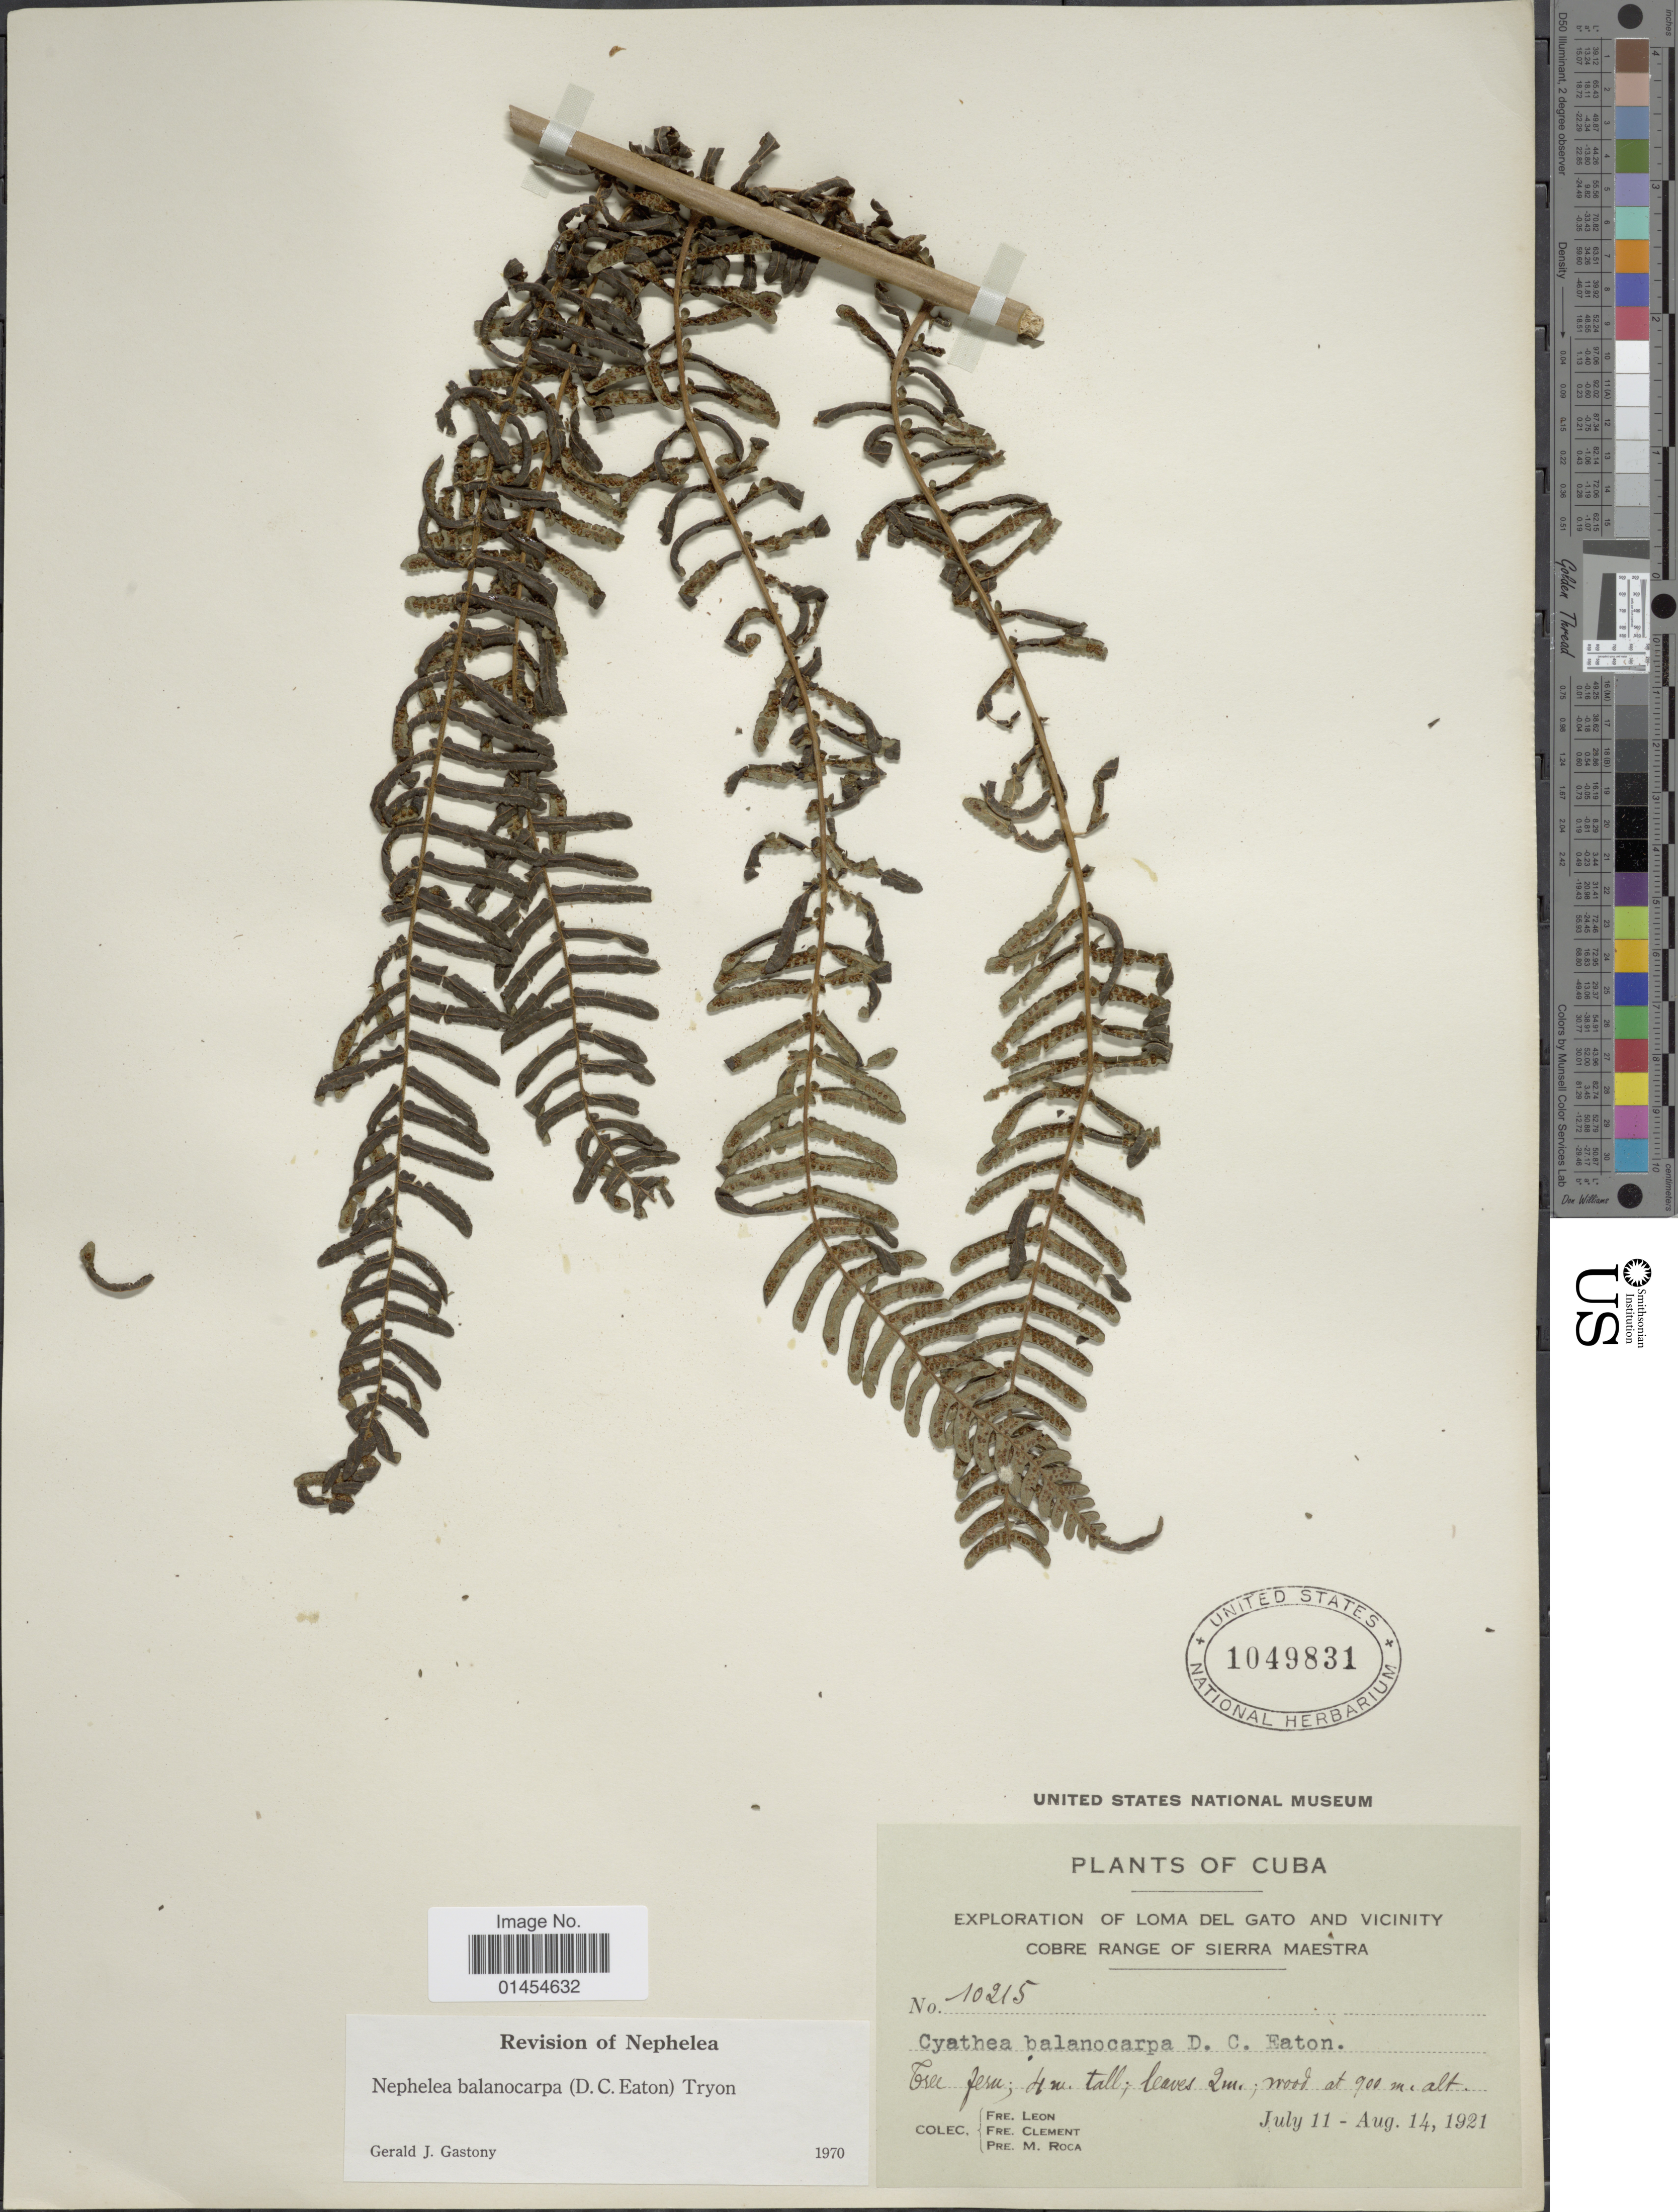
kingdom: Plantae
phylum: Tracheophyta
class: Polypodiopsida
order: Cyatheales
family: Cyatheaceae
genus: Alsophila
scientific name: Alsophila balanocarpa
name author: (D.C. Eaton) D.S. Conant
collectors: Bro. León, B. Clement & P. Roca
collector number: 10215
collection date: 1921-07-11/1921-08-14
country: Cuba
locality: Loma del Gato and vicinity. Cobre Range of Sierra Maestra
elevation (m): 900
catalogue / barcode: US 1049831